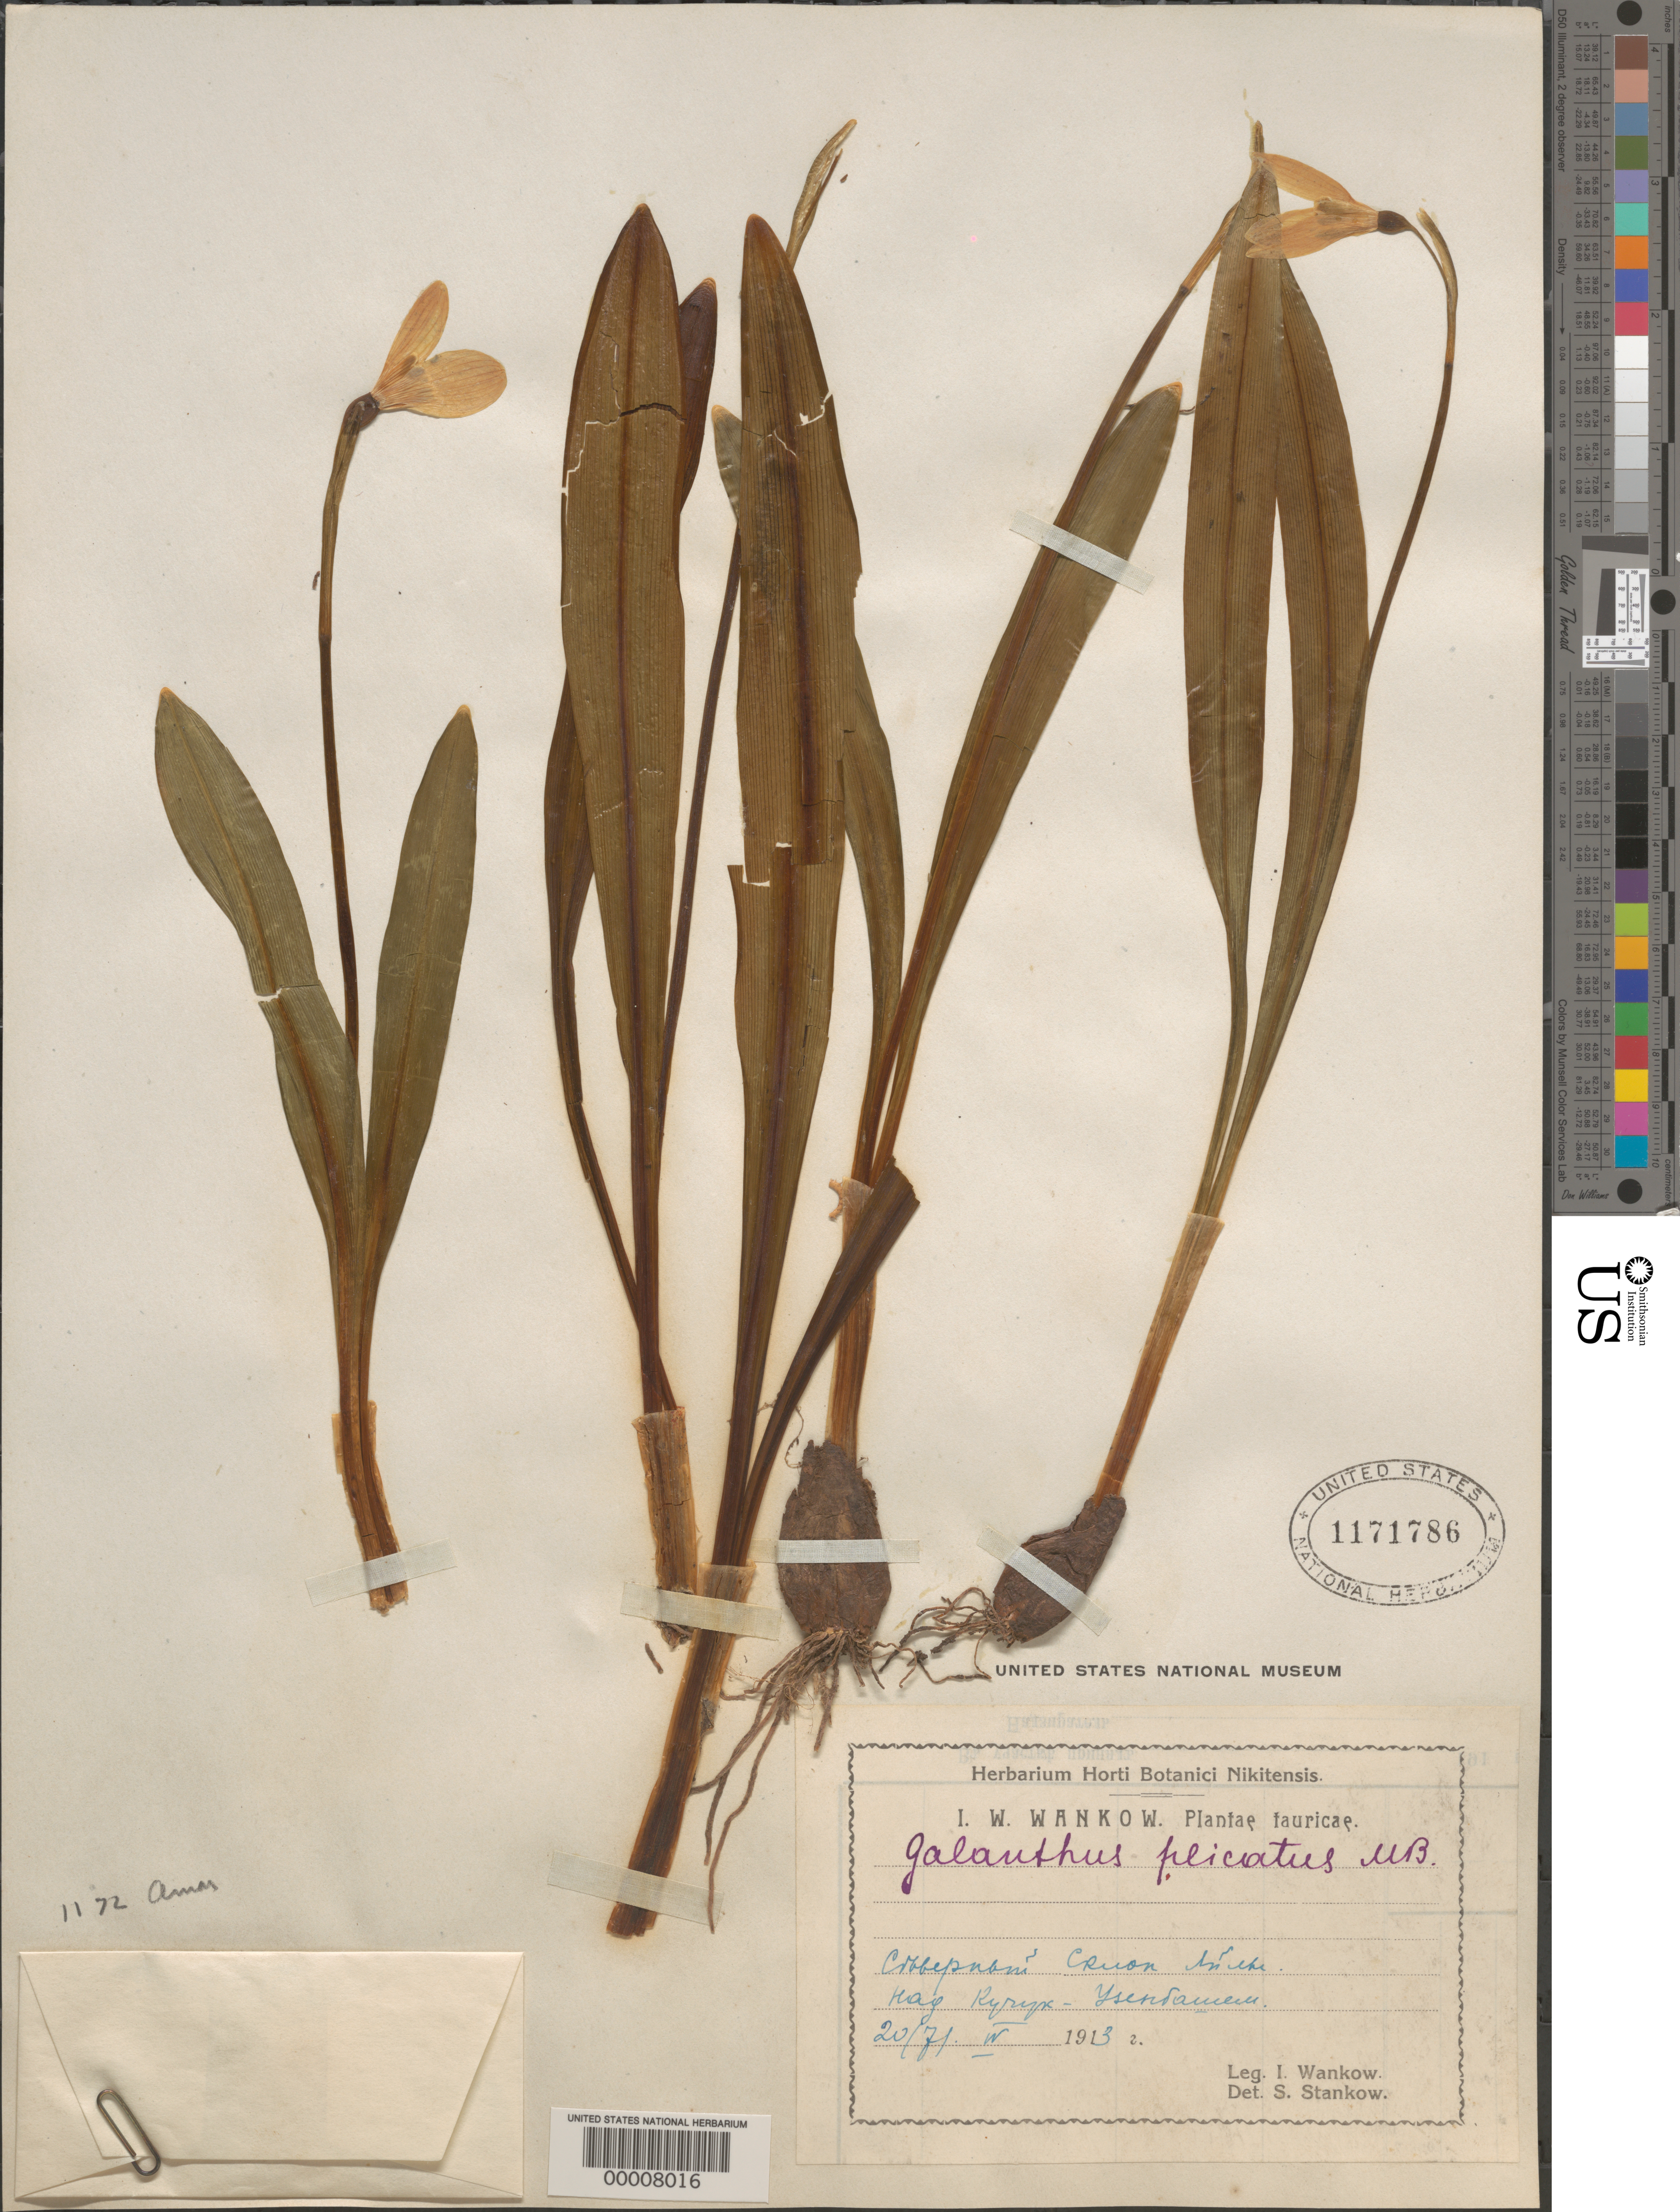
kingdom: Plantae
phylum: Tracheophyta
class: Liliopsida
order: Asparagales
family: Amaryllidaceae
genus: Galanthus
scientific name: Galanthus plicatus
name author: M. Bieb.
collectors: I. Wankow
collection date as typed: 20 Jul 1913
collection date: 1913-07-20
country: Greece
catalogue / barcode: US 1171786